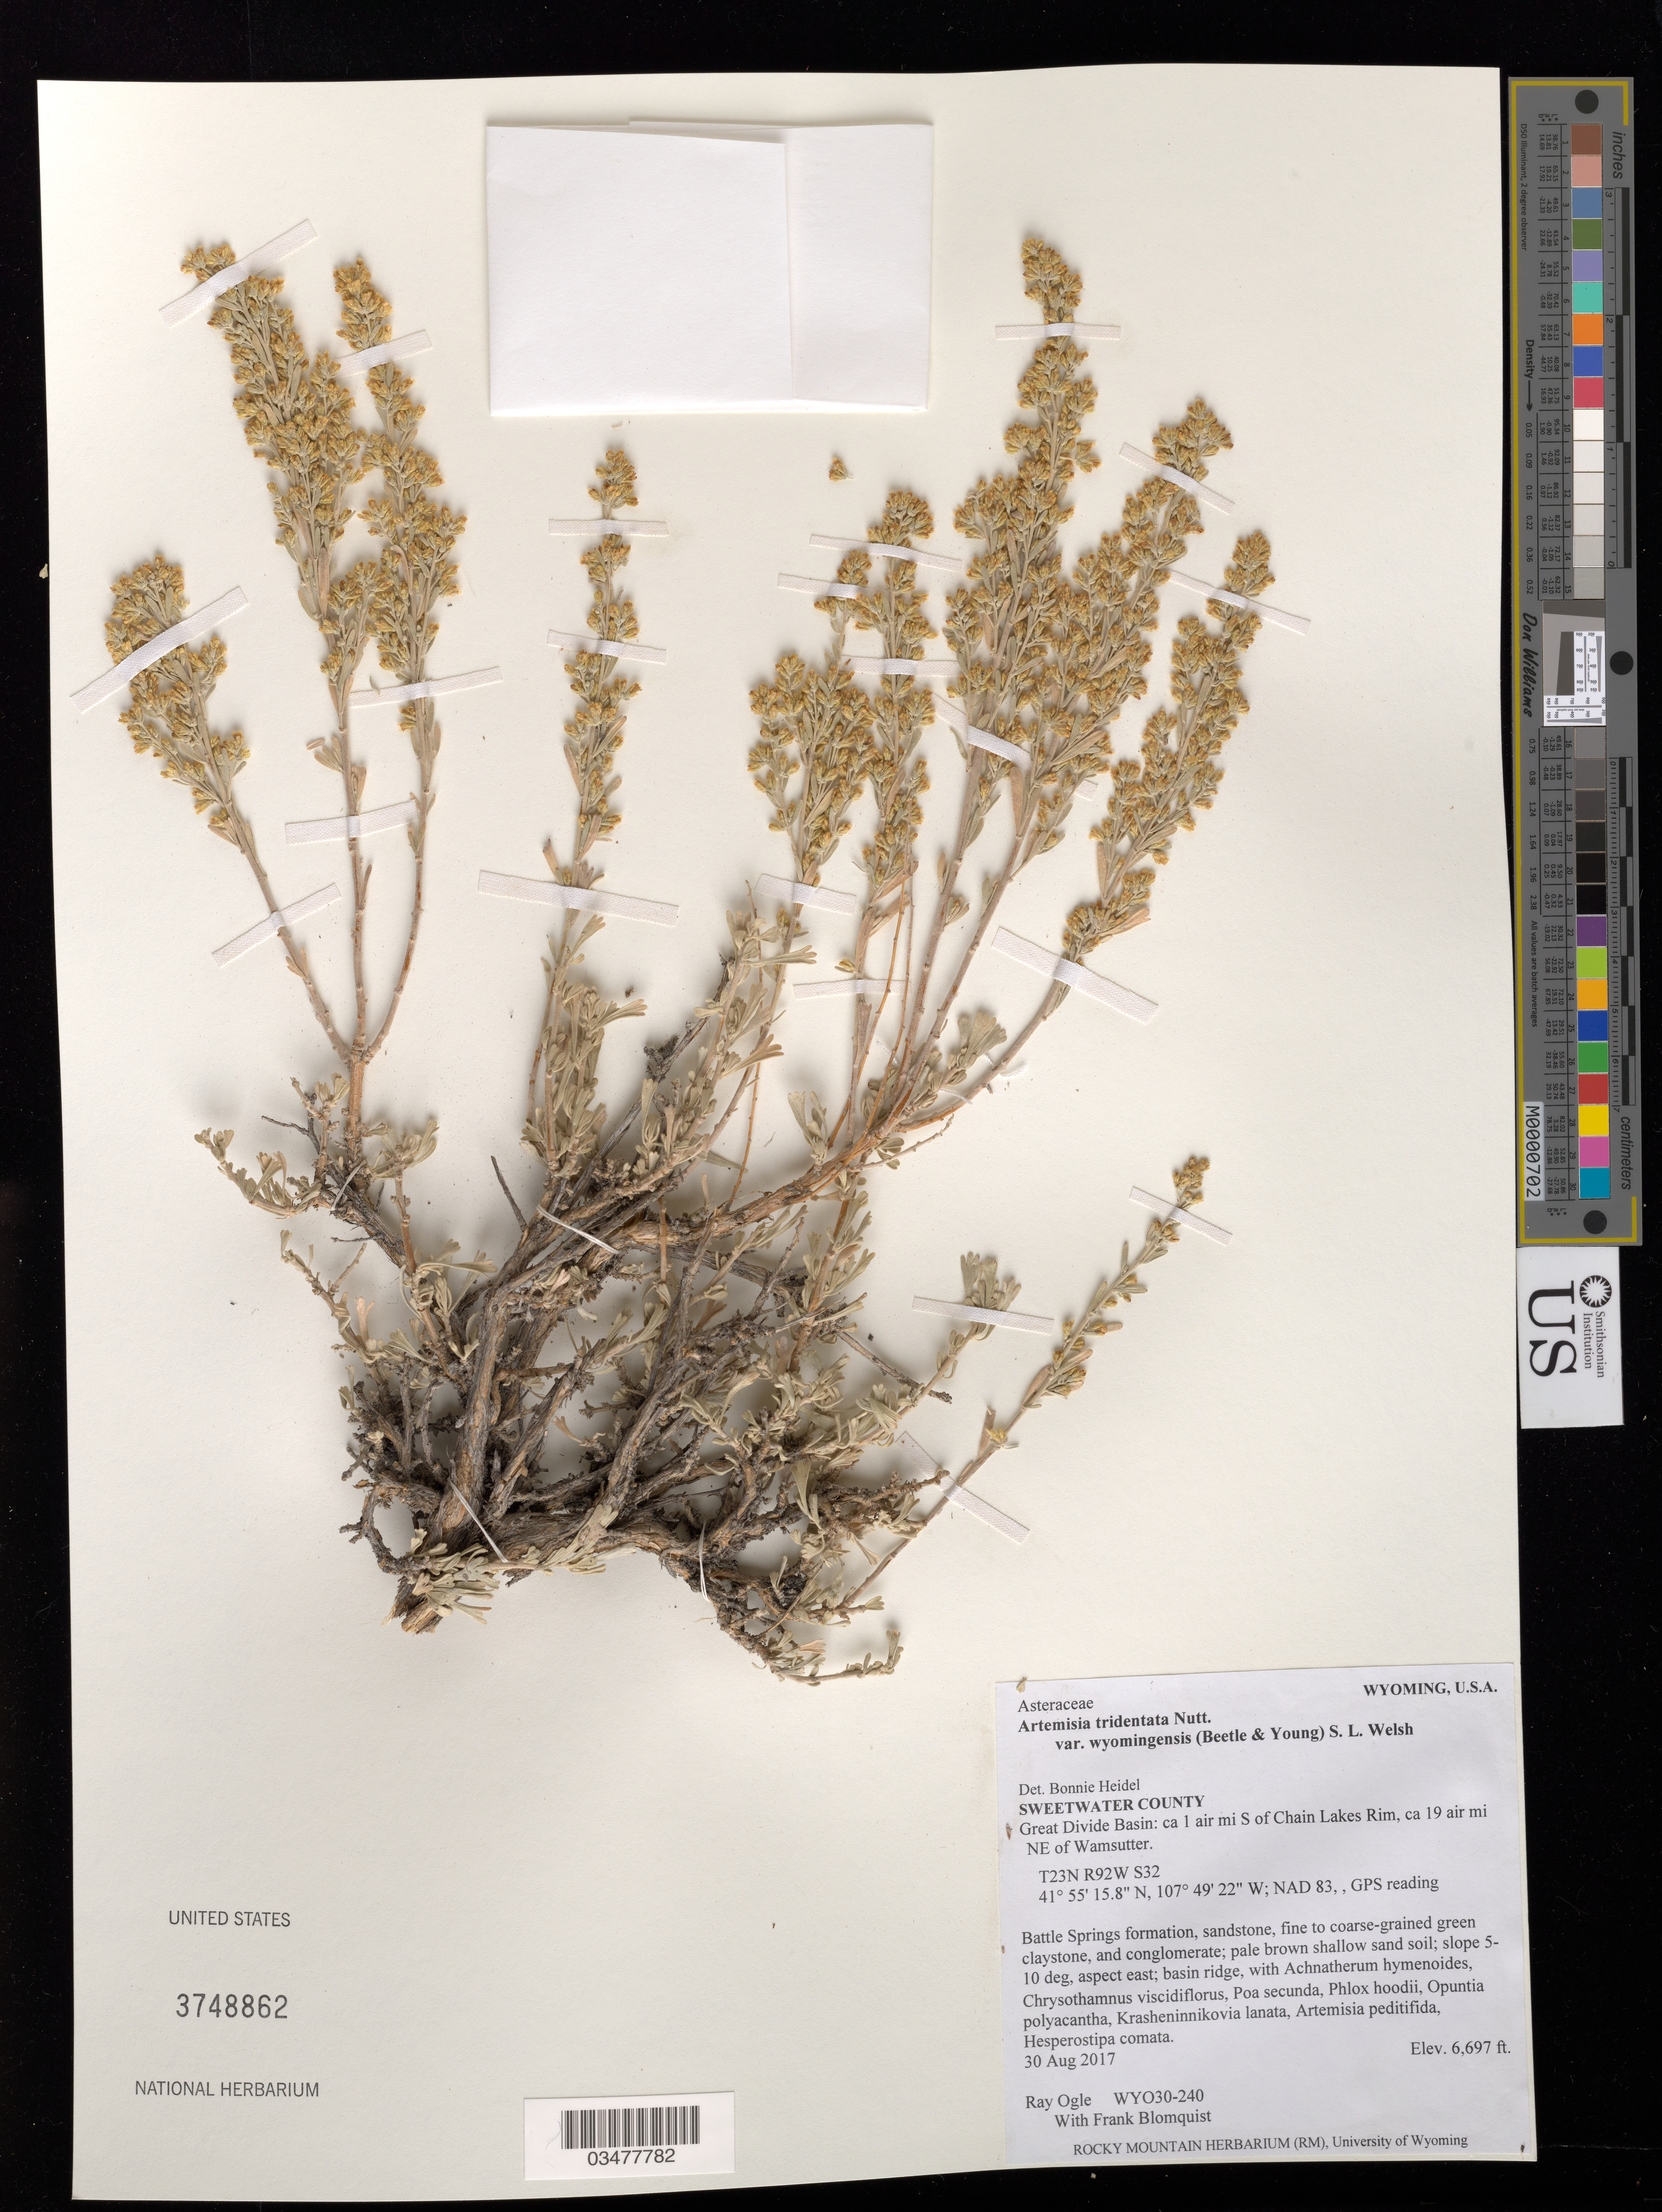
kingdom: Plantae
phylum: Tracheophyta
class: Magnoliopsida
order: Asterales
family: Asteraceae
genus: Artemisia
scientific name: Artemisia tridentata var. wyomingensis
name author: (Beetle & Young) S.L. Welsh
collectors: R. Ogle & F. Blomquist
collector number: WY030-240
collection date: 2017-08-30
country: United States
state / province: Wyoming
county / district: Sweetwater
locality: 1 mi. S of Chain Lakes Rim. 19 air mi. NE of Wamsutter.T23N; R92W Section 32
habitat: Battle Spring formation, sandstone, pale shallow sand soil. With Poa secunda, Phlox hoodii, Opuntia polycarpa, ect.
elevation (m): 2041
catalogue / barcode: US 3748862